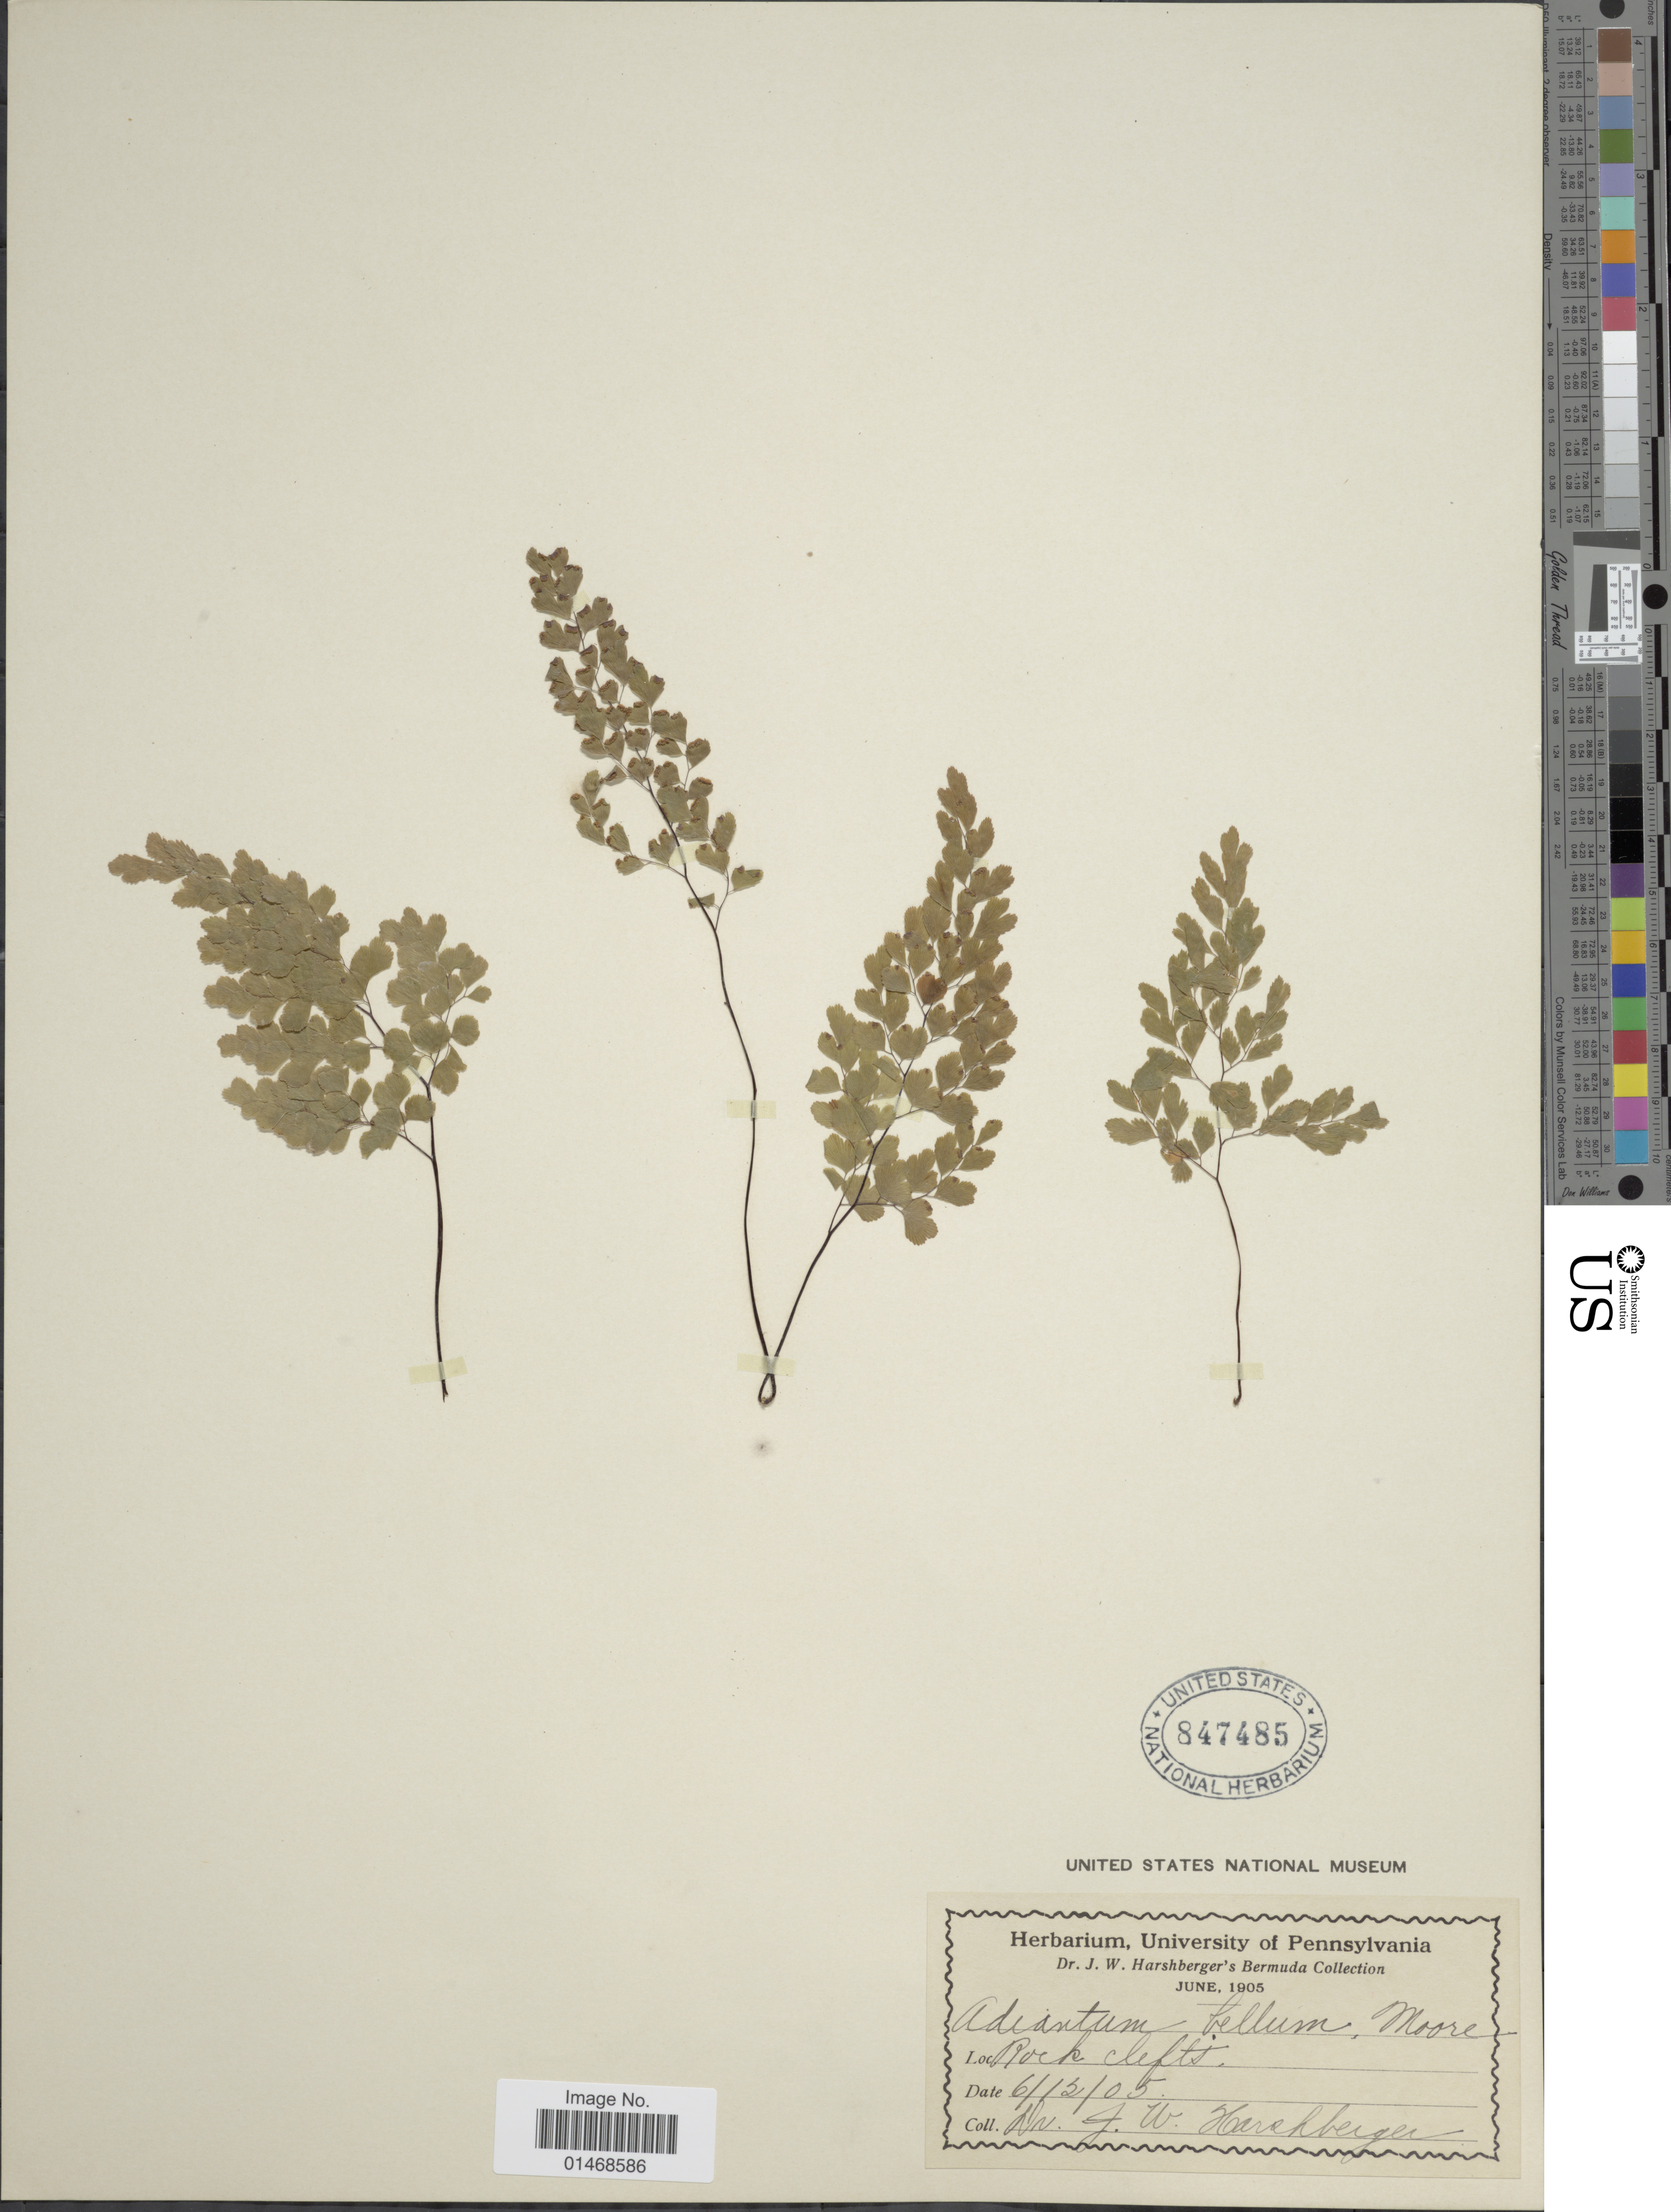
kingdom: Plantae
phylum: Tracheophyta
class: Polypodiopsida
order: Polypodiales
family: Pteridaceae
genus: Adiantum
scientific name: Adiantum bellum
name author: T. Moore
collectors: J. W. Harshberger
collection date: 1905-06-12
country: Bermuda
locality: Rock cliffs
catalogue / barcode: US 847485